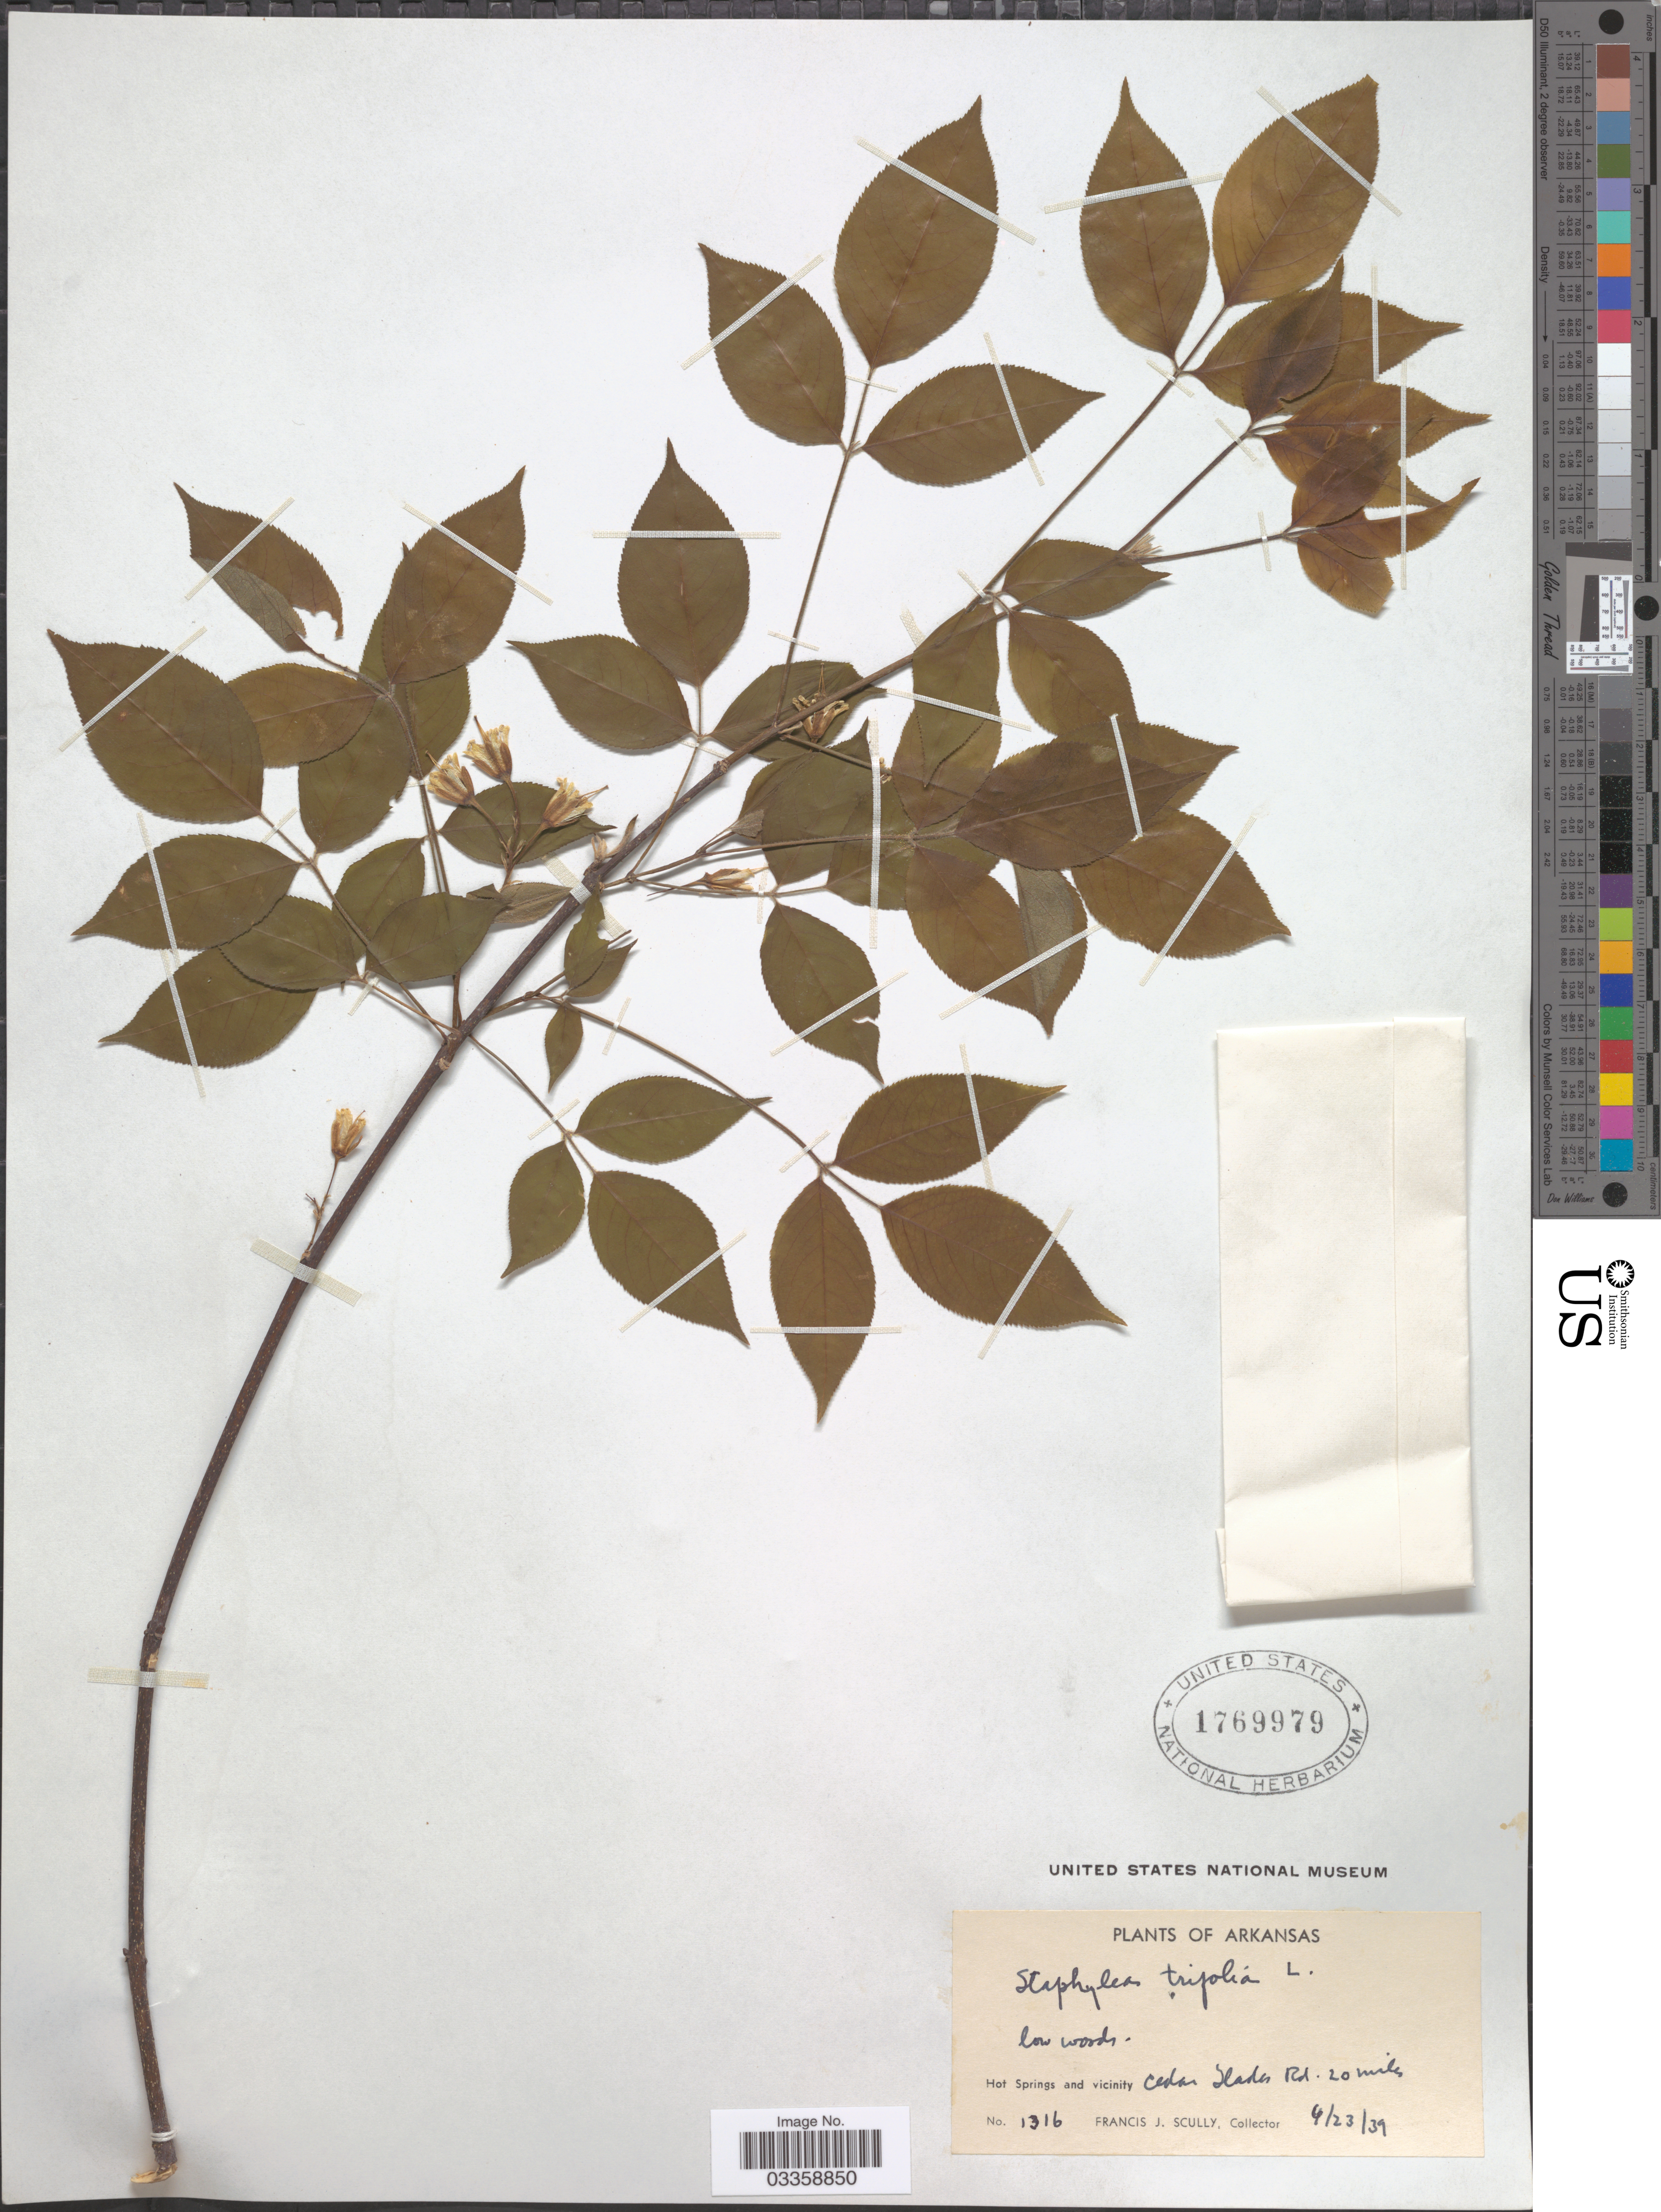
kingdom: Plantae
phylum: Tracheophyta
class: Magnoliopsida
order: Crossosomatales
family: Staphyleaceae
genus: Staphylea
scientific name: Staphylea trifolia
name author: L.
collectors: F. J. Scully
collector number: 1316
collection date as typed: Transcribed d/m/y: 23/4/39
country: United States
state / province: Arkansas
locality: Hot Springs and vicinity Cedar Glades Rd. 20 miles.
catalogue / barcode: US 1769979